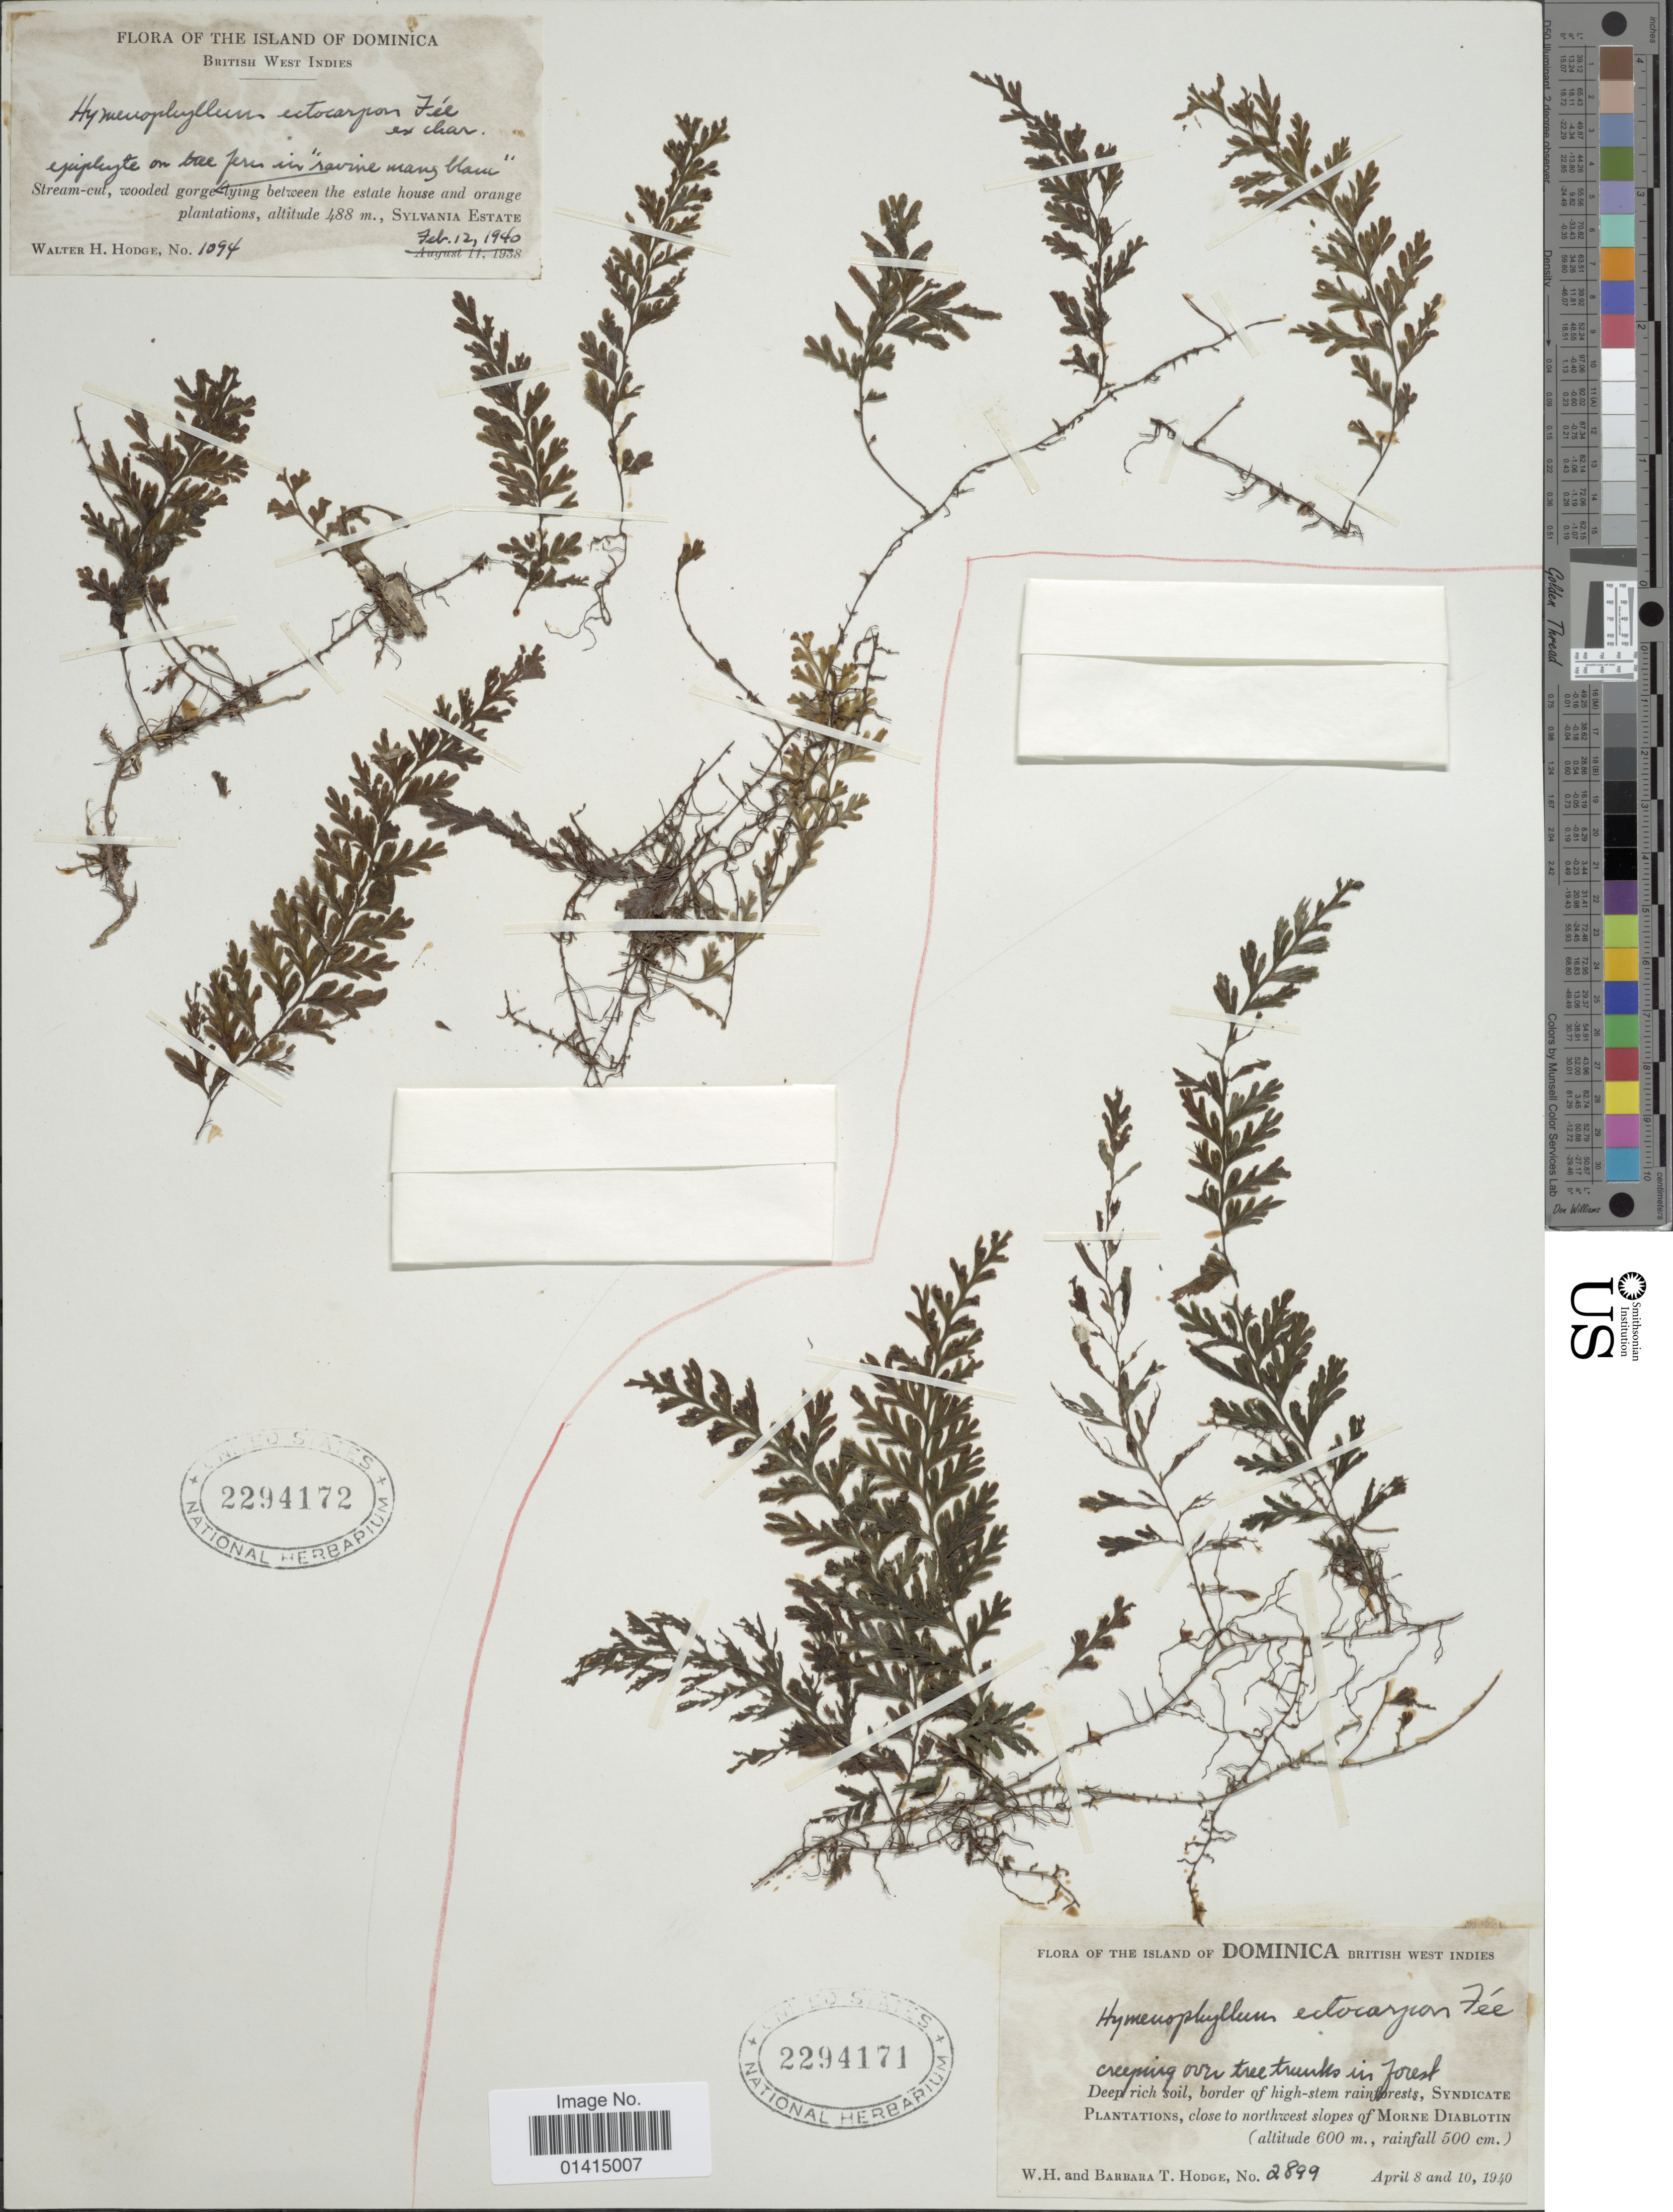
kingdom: Plantae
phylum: Tracheophyta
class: Polypodiopsida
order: Hymenophyllales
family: Hymenophyllaceae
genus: Hymenophyllum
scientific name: Hymenophyllum ectocarpon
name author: Fée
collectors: W. Hodge & B. Hodge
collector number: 2899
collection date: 1940-04-08/1940-04-10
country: Dominica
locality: Island of Dominica, British West Indies, Deep rich soil, border of high stem rainforest, Syndicate Plantations, close to northwest slopes of Morne Diablotin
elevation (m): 600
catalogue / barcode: US 2294171